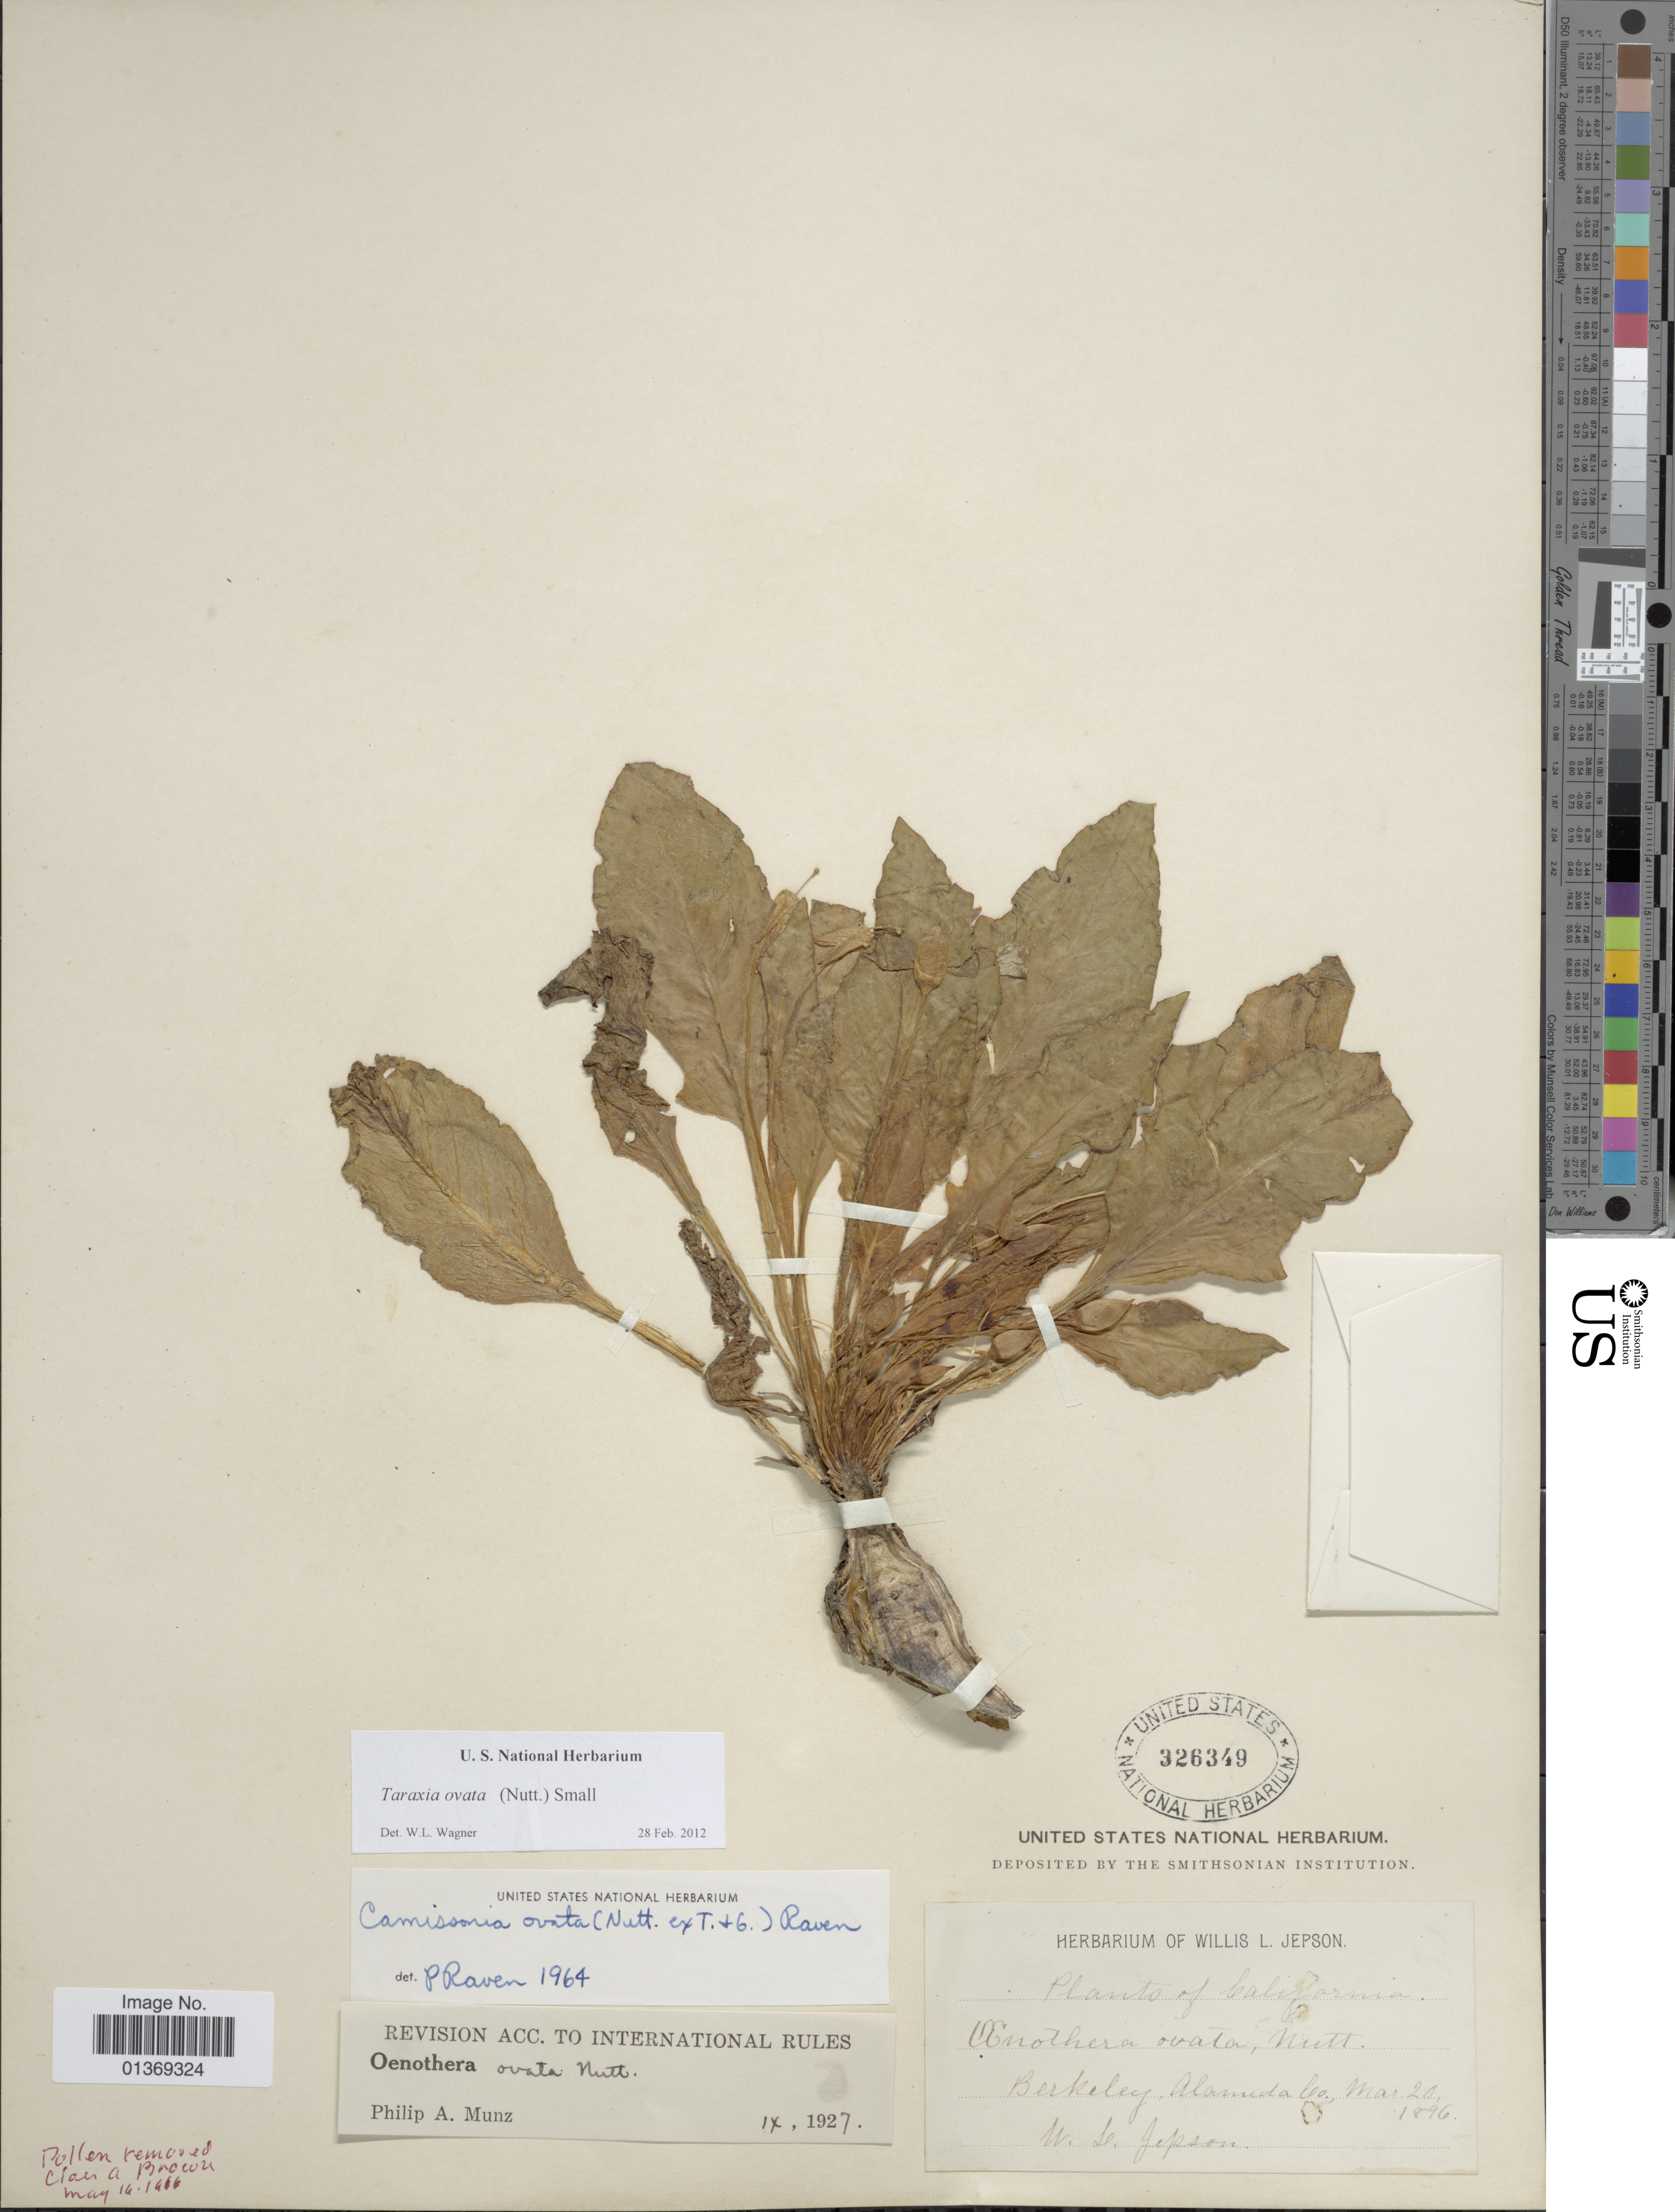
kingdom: Plantae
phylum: Tracheophyta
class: Magnoliopsida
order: Myrtales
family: Onagraceae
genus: Taraxia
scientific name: Taraxia ovata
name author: (Nutt.) Small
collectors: W. L. Jepson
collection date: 1896-03-20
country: United States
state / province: California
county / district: Alameda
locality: Berkeley, Alamida Co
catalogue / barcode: US 326349